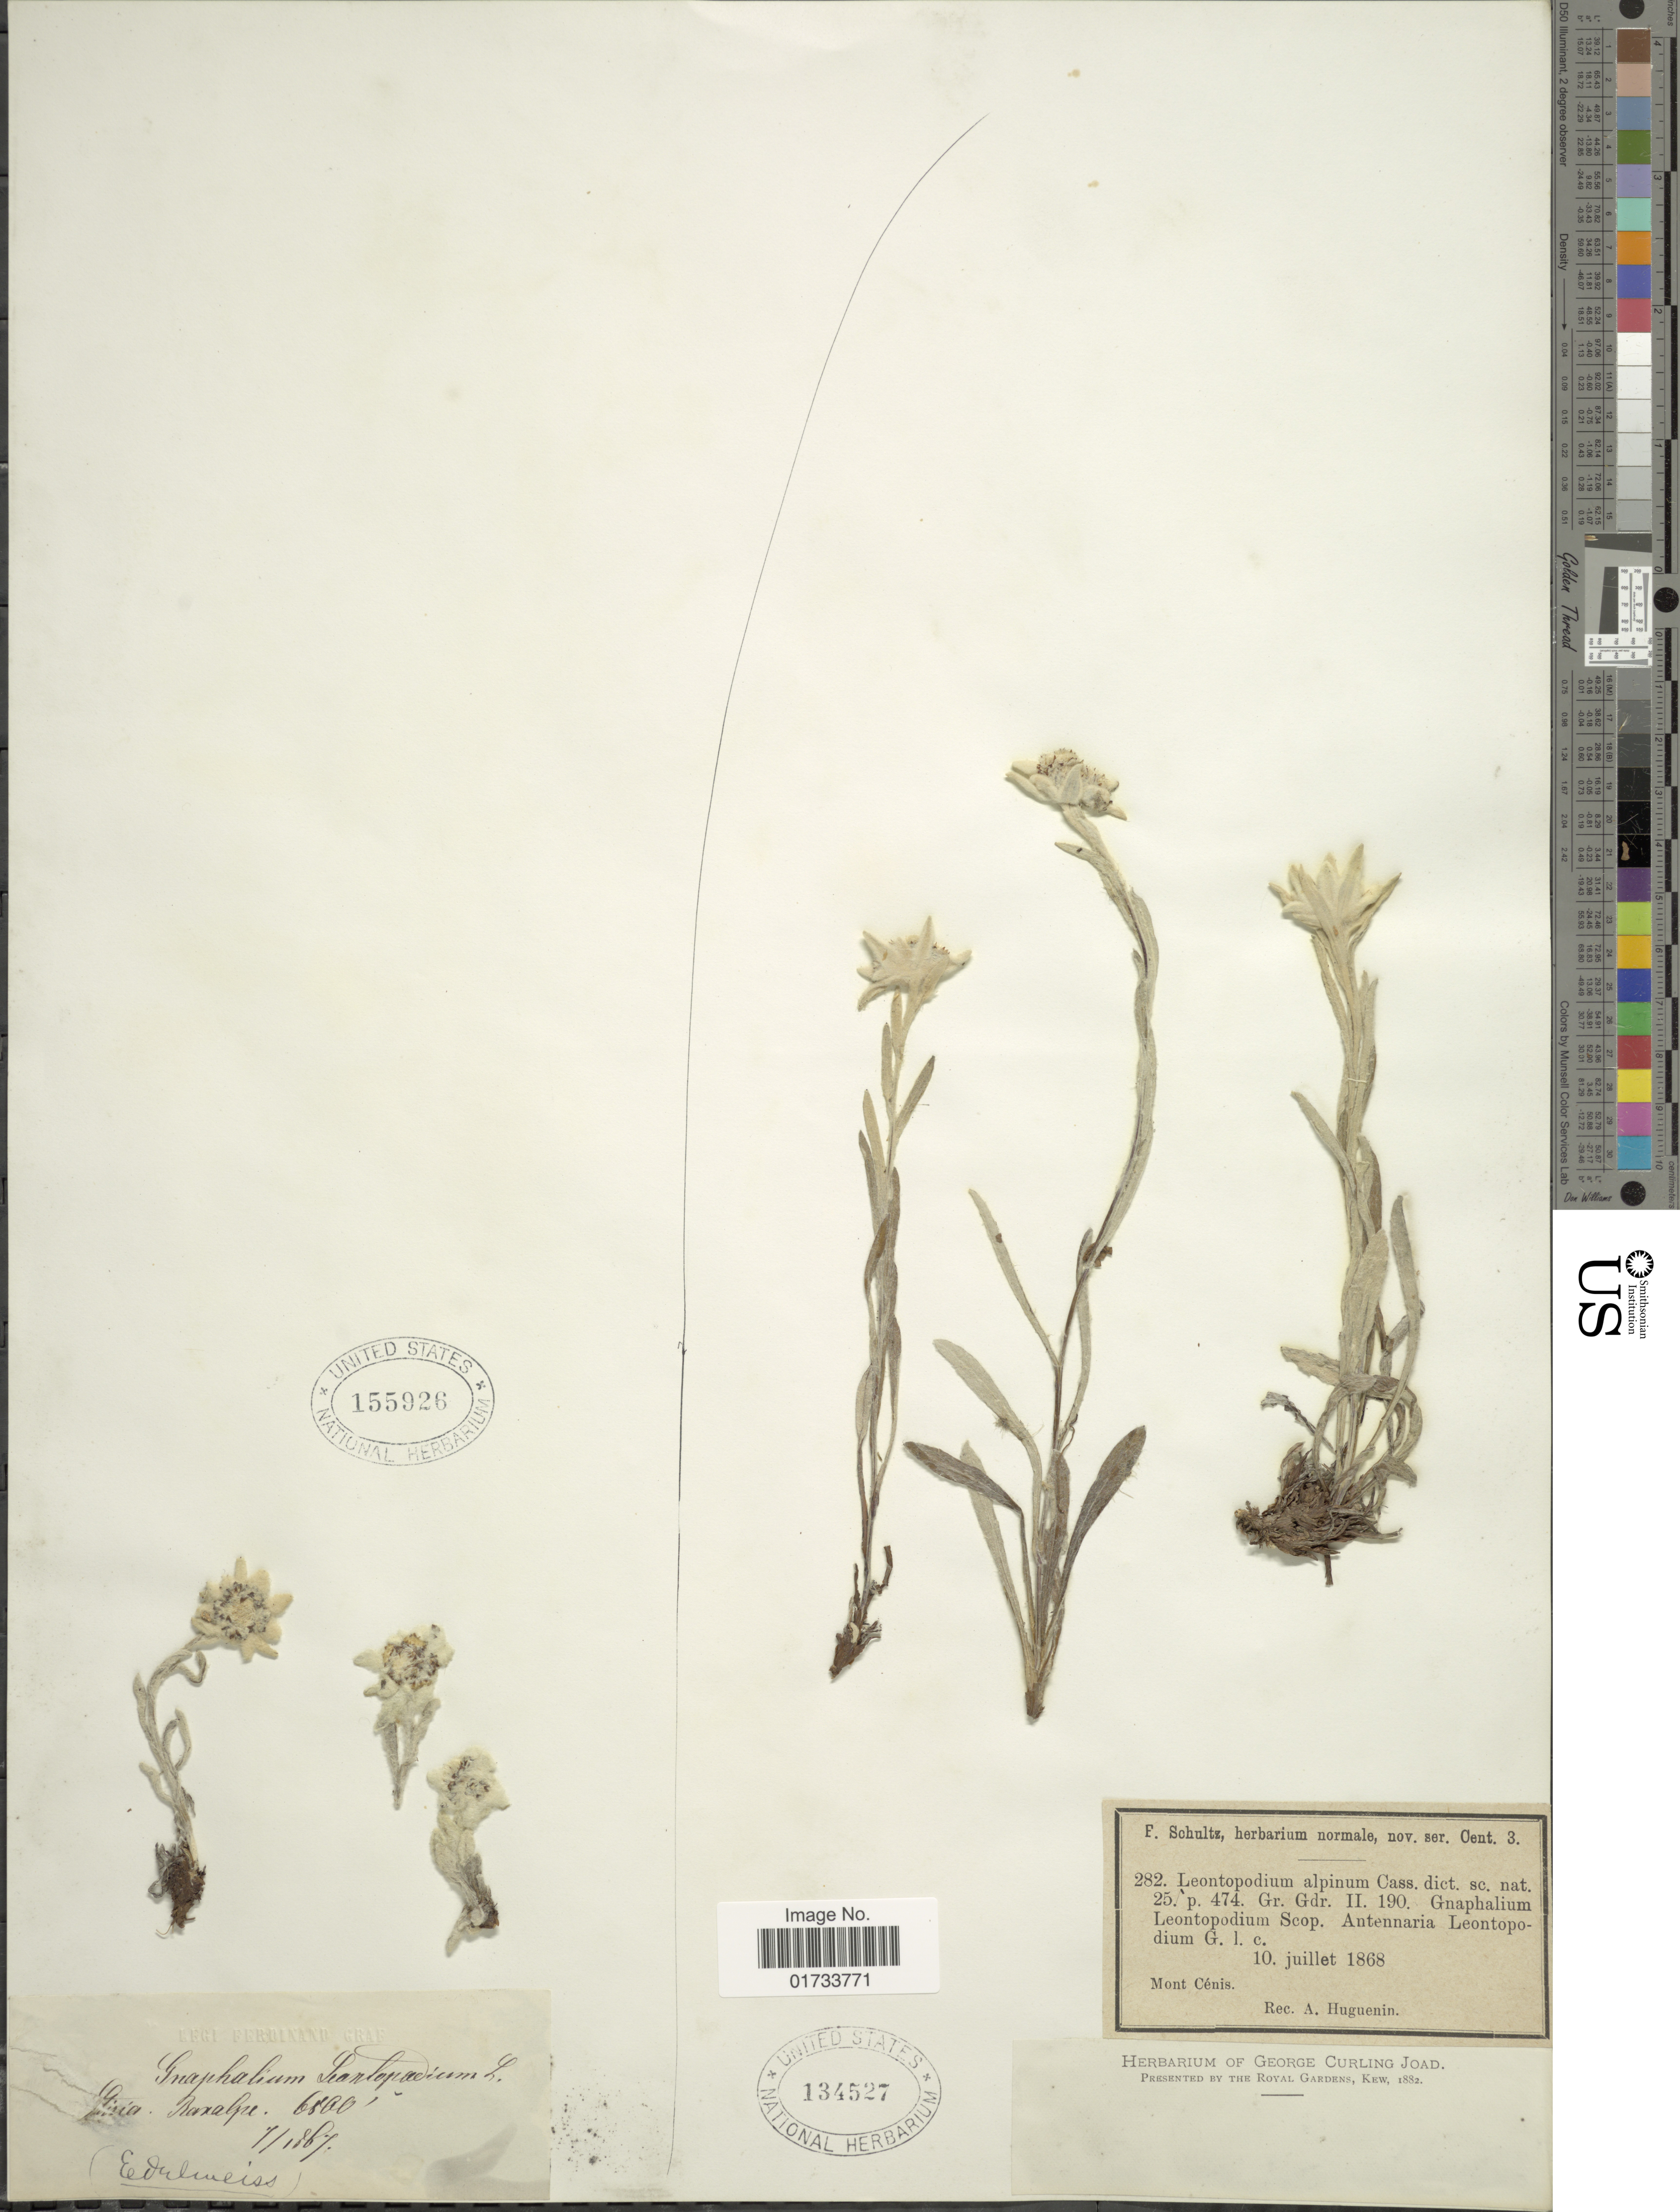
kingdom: Plantae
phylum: Tracheophyta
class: Magnoliopsida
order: Asterales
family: Asteraceae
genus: Leontopodium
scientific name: Leontopodium alpinum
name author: Cass.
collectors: F. Graf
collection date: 1867-07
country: France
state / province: Auvergne-Rhône-Alpes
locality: Siria, Baralpa [interpreted]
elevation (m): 2073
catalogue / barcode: US 155926